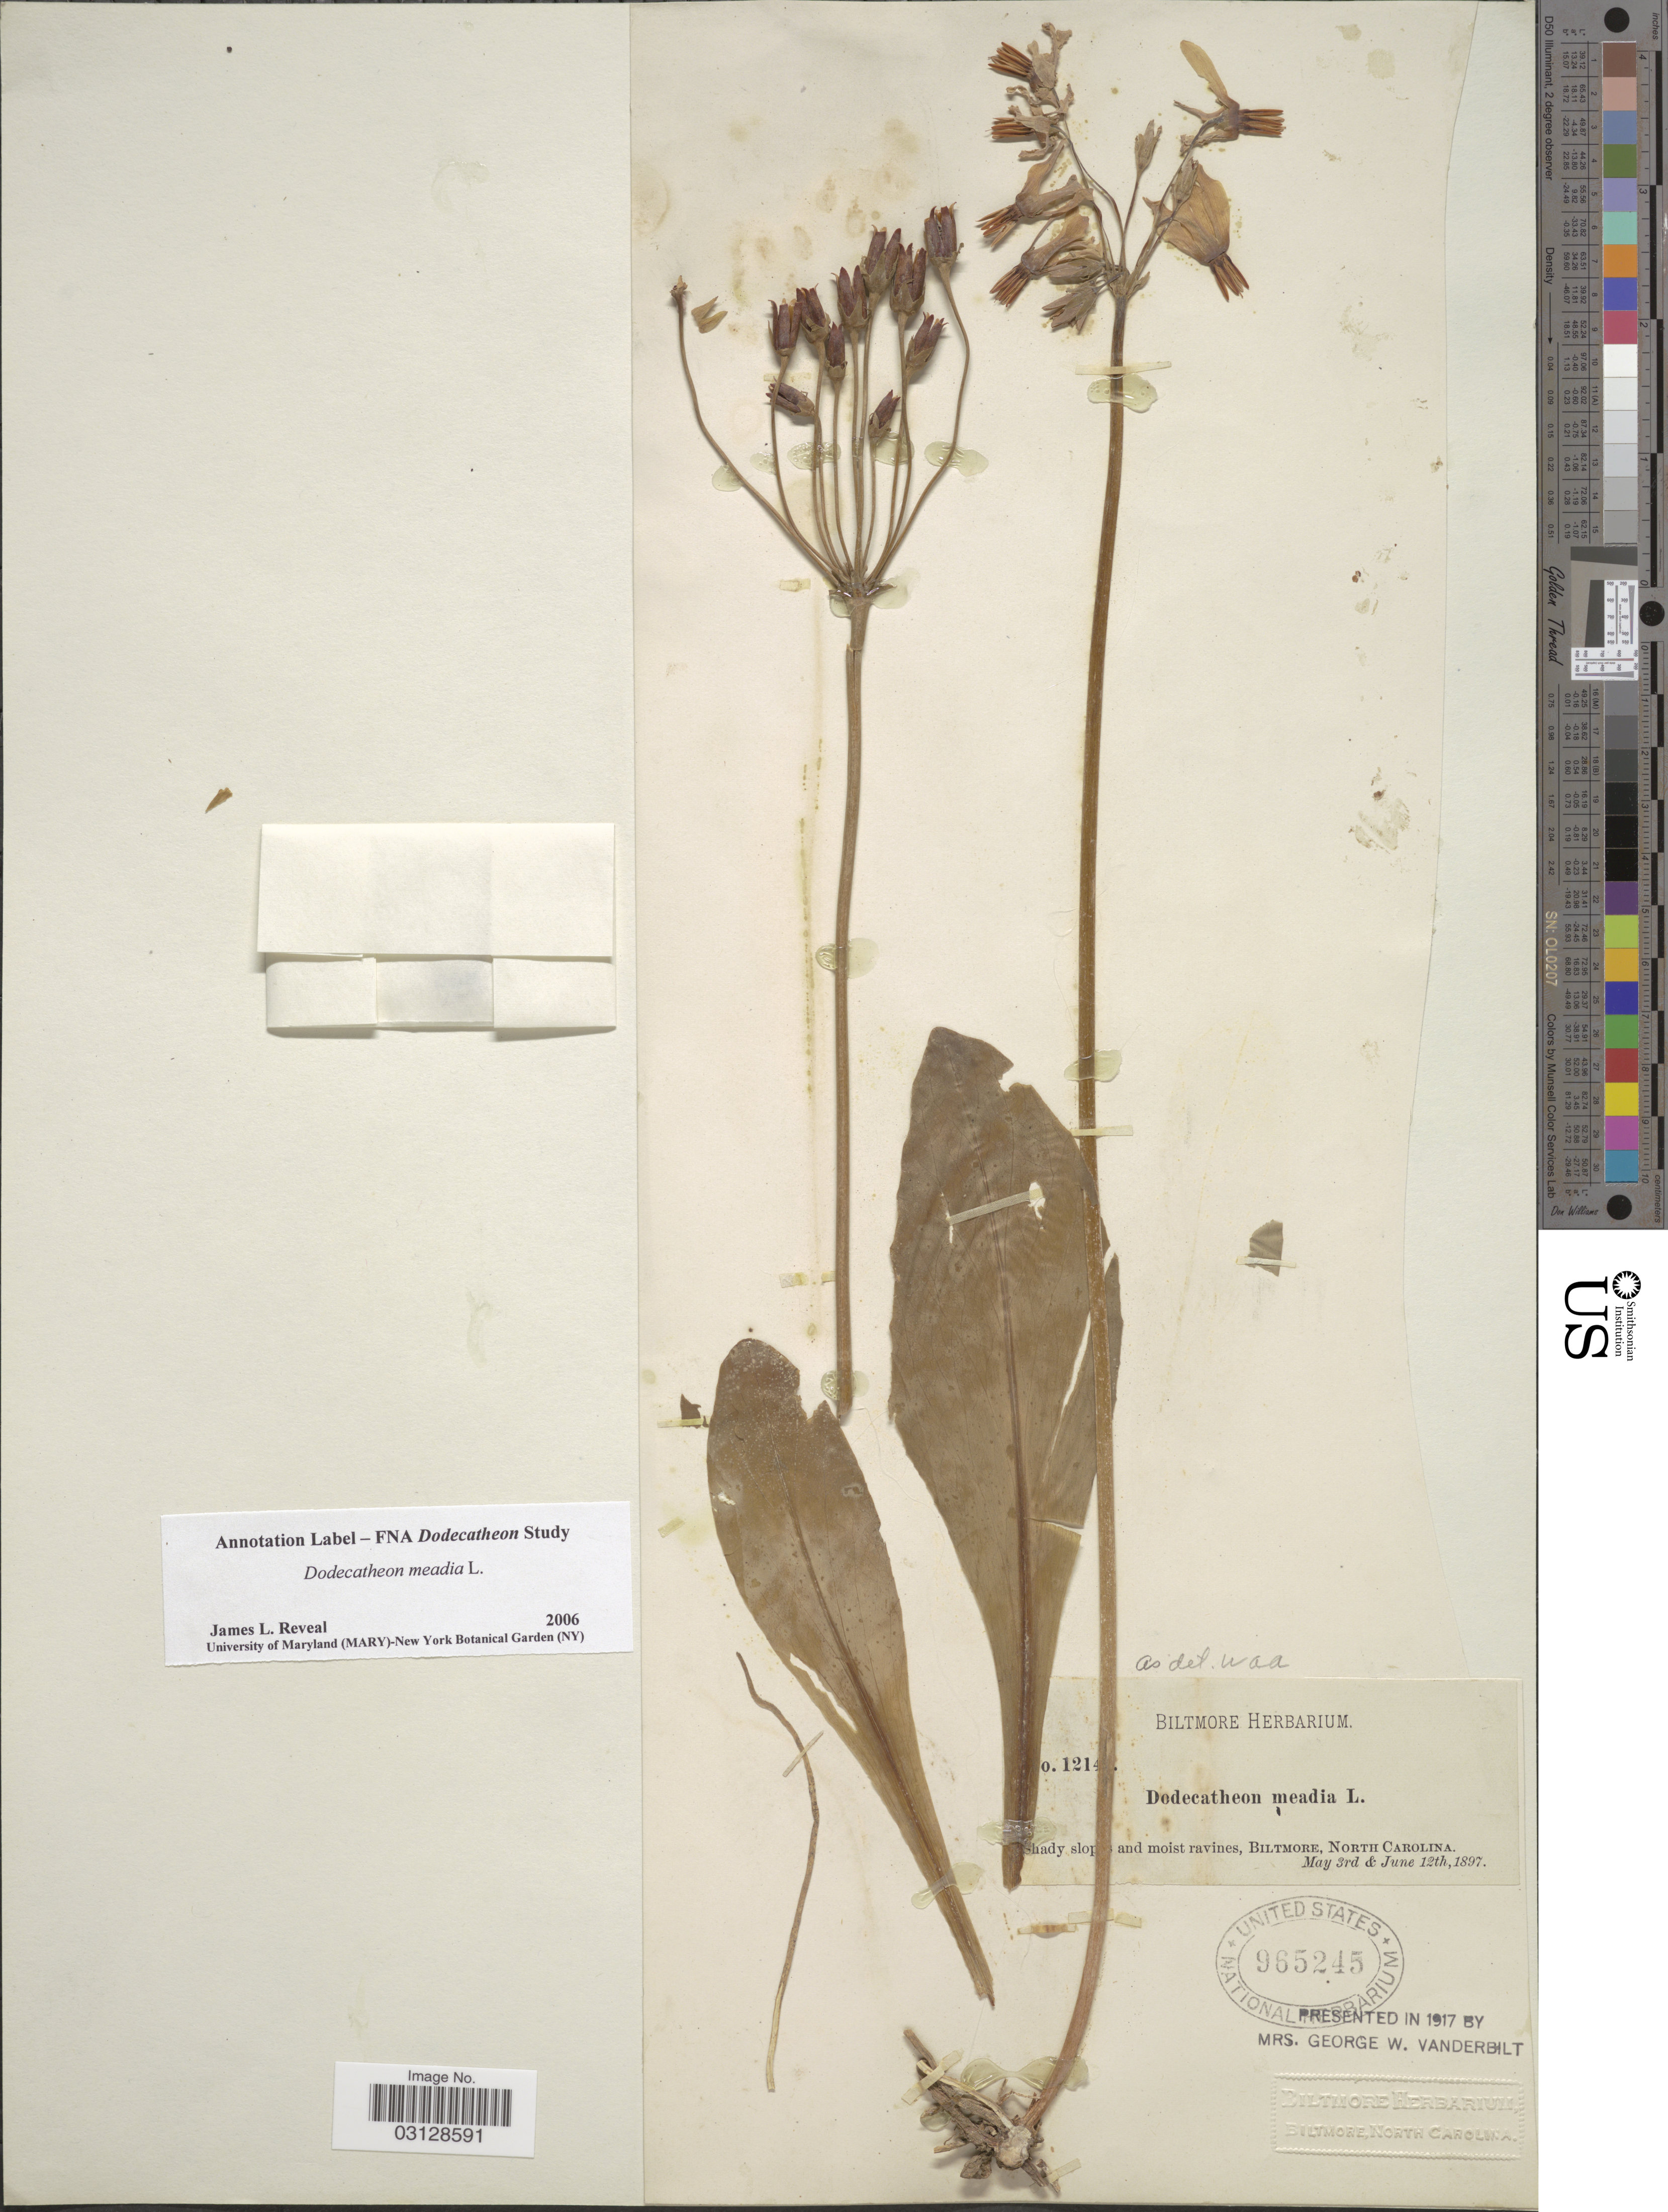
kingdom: Plantae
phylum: Tracheophyta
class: Magnoliopsida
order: Ericales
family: Primulaceae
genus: Dodecatheon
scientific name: Dodecatheon meadia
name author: L.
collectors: ex herb. Biltmore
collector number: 121!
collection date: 1897-05-03/1897-06-12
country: United States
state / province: North Carolina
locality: Biltmore.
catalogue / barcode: US 965245